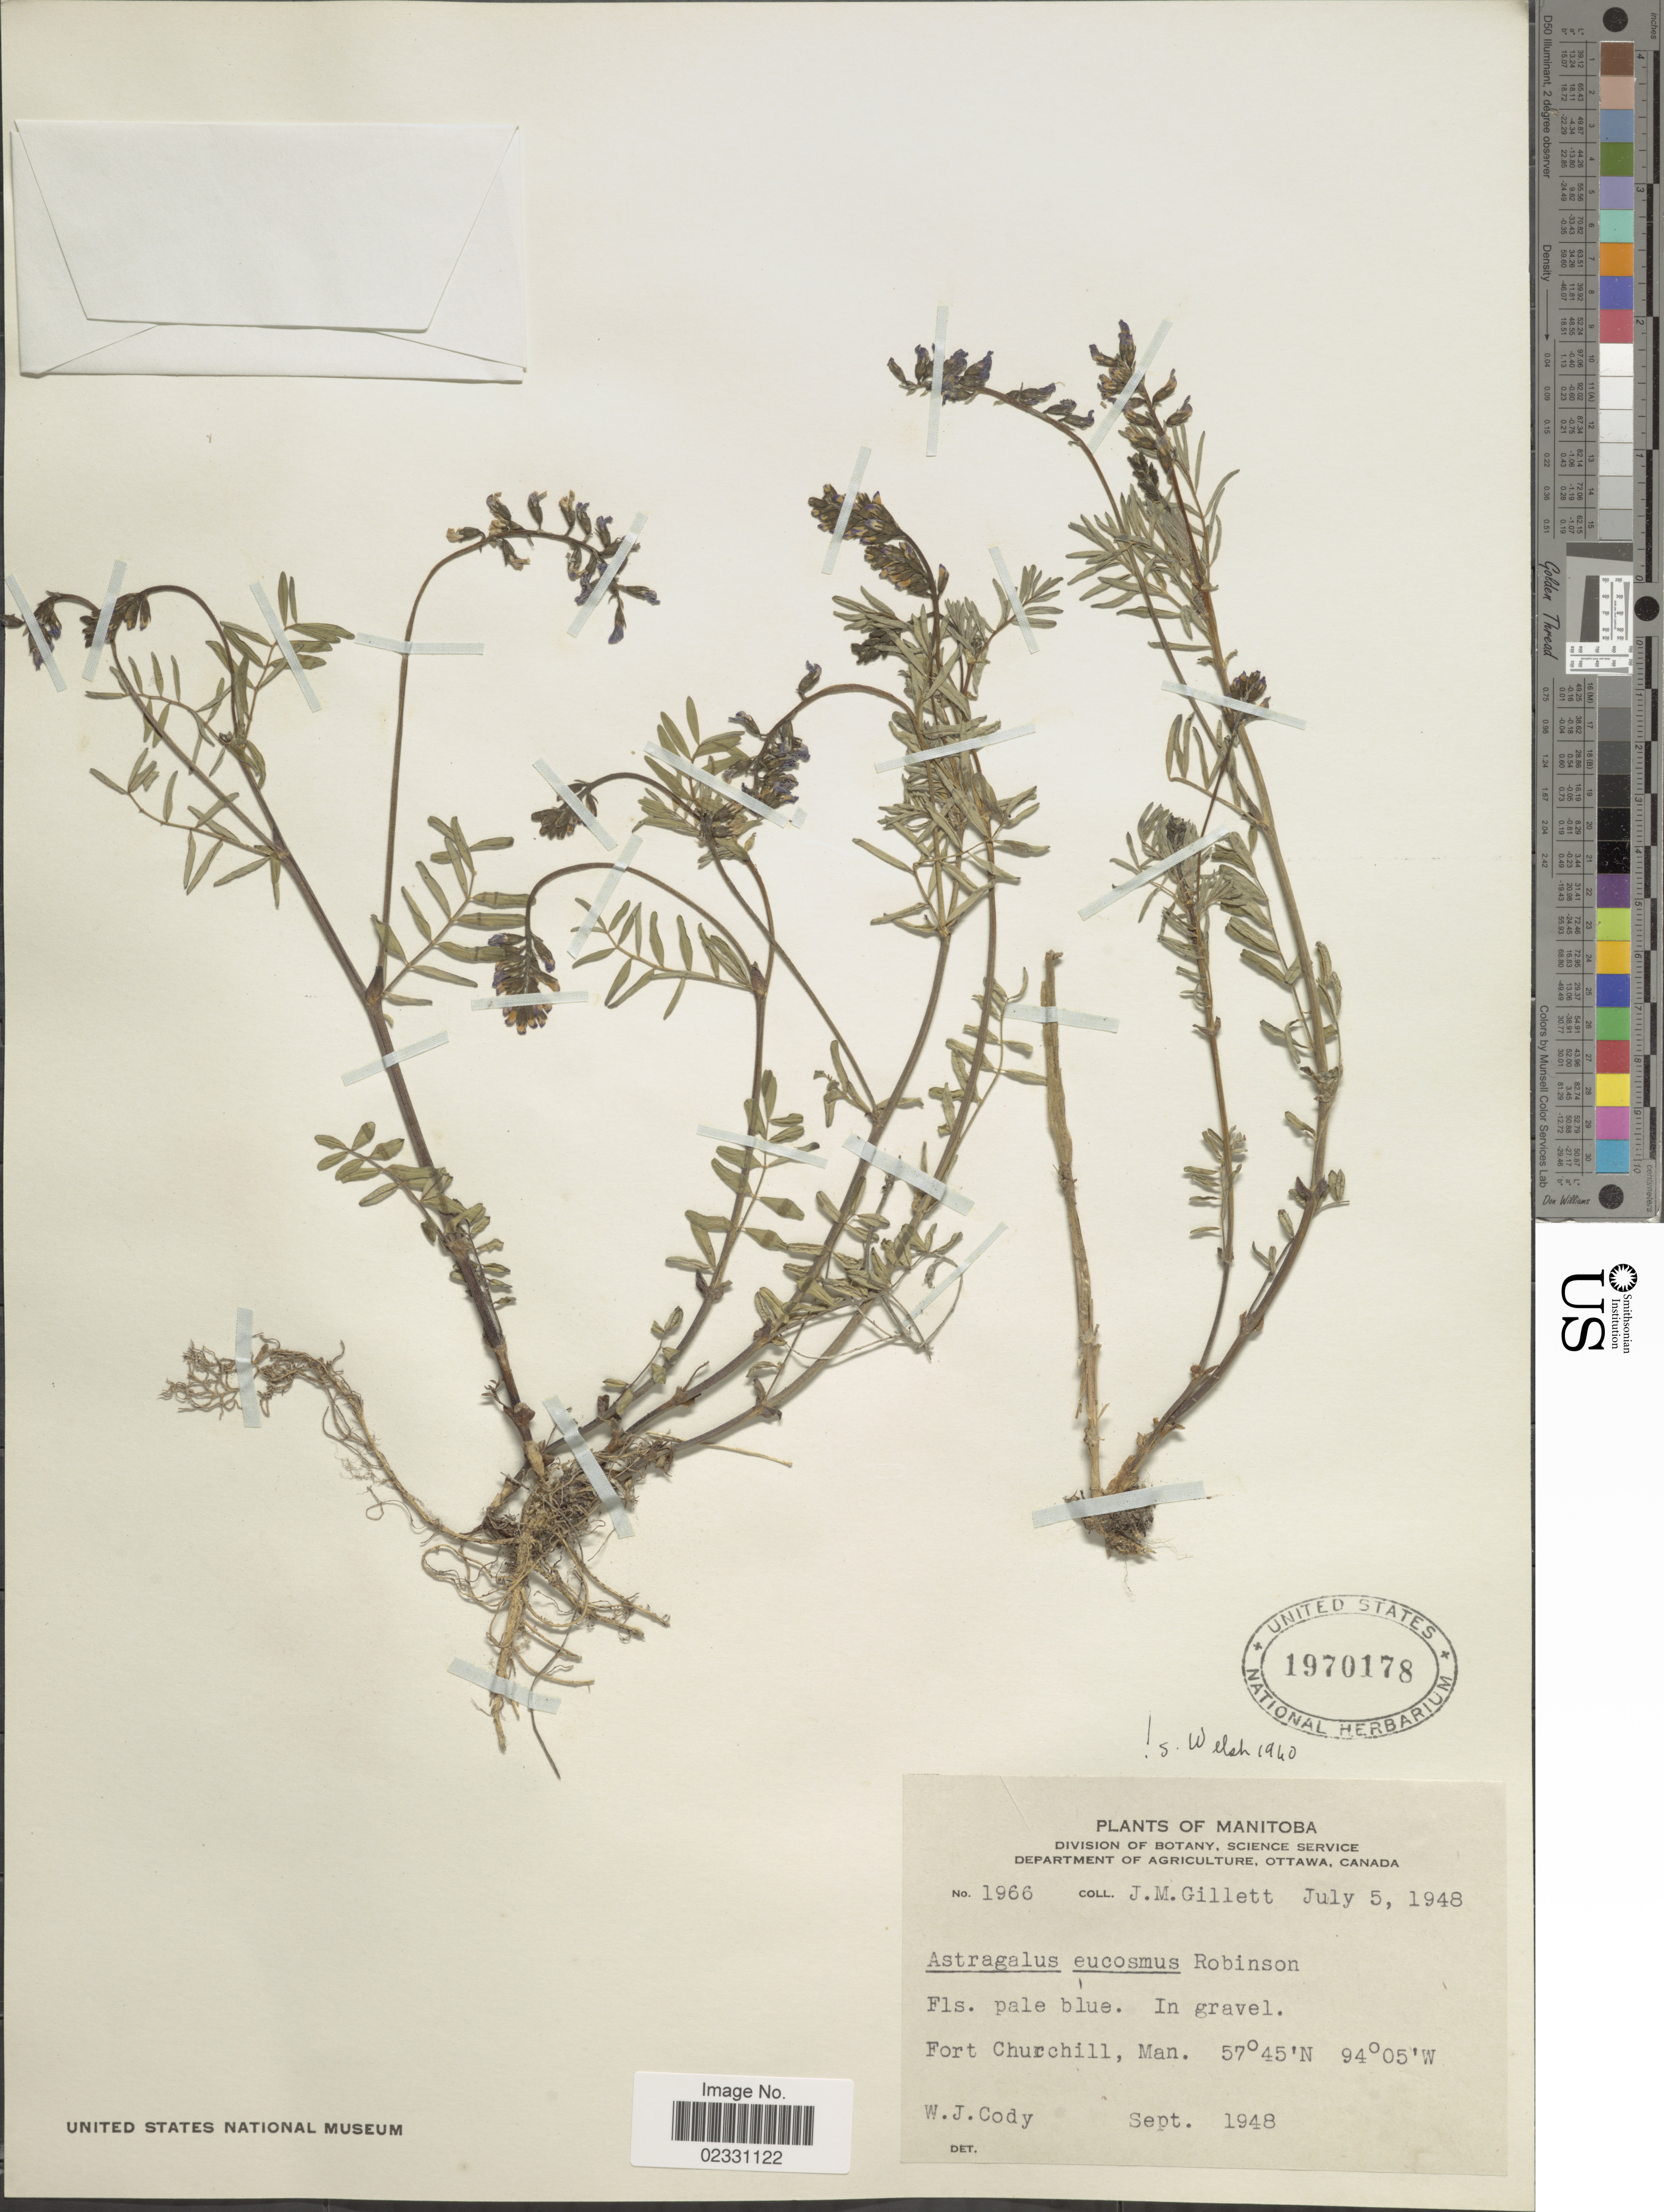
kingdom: Plantae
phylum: Tracheophyta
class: Magnoliopsida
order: Fabales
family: Fabaceae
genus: Astragalus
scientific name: Astragalus eucosmus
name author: B.L. Rob.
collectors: J. M. Gillett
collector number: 1966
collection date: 1948-07-05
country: Canada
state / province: Manitoba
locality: Fort Churchill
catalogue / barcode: US 1970178